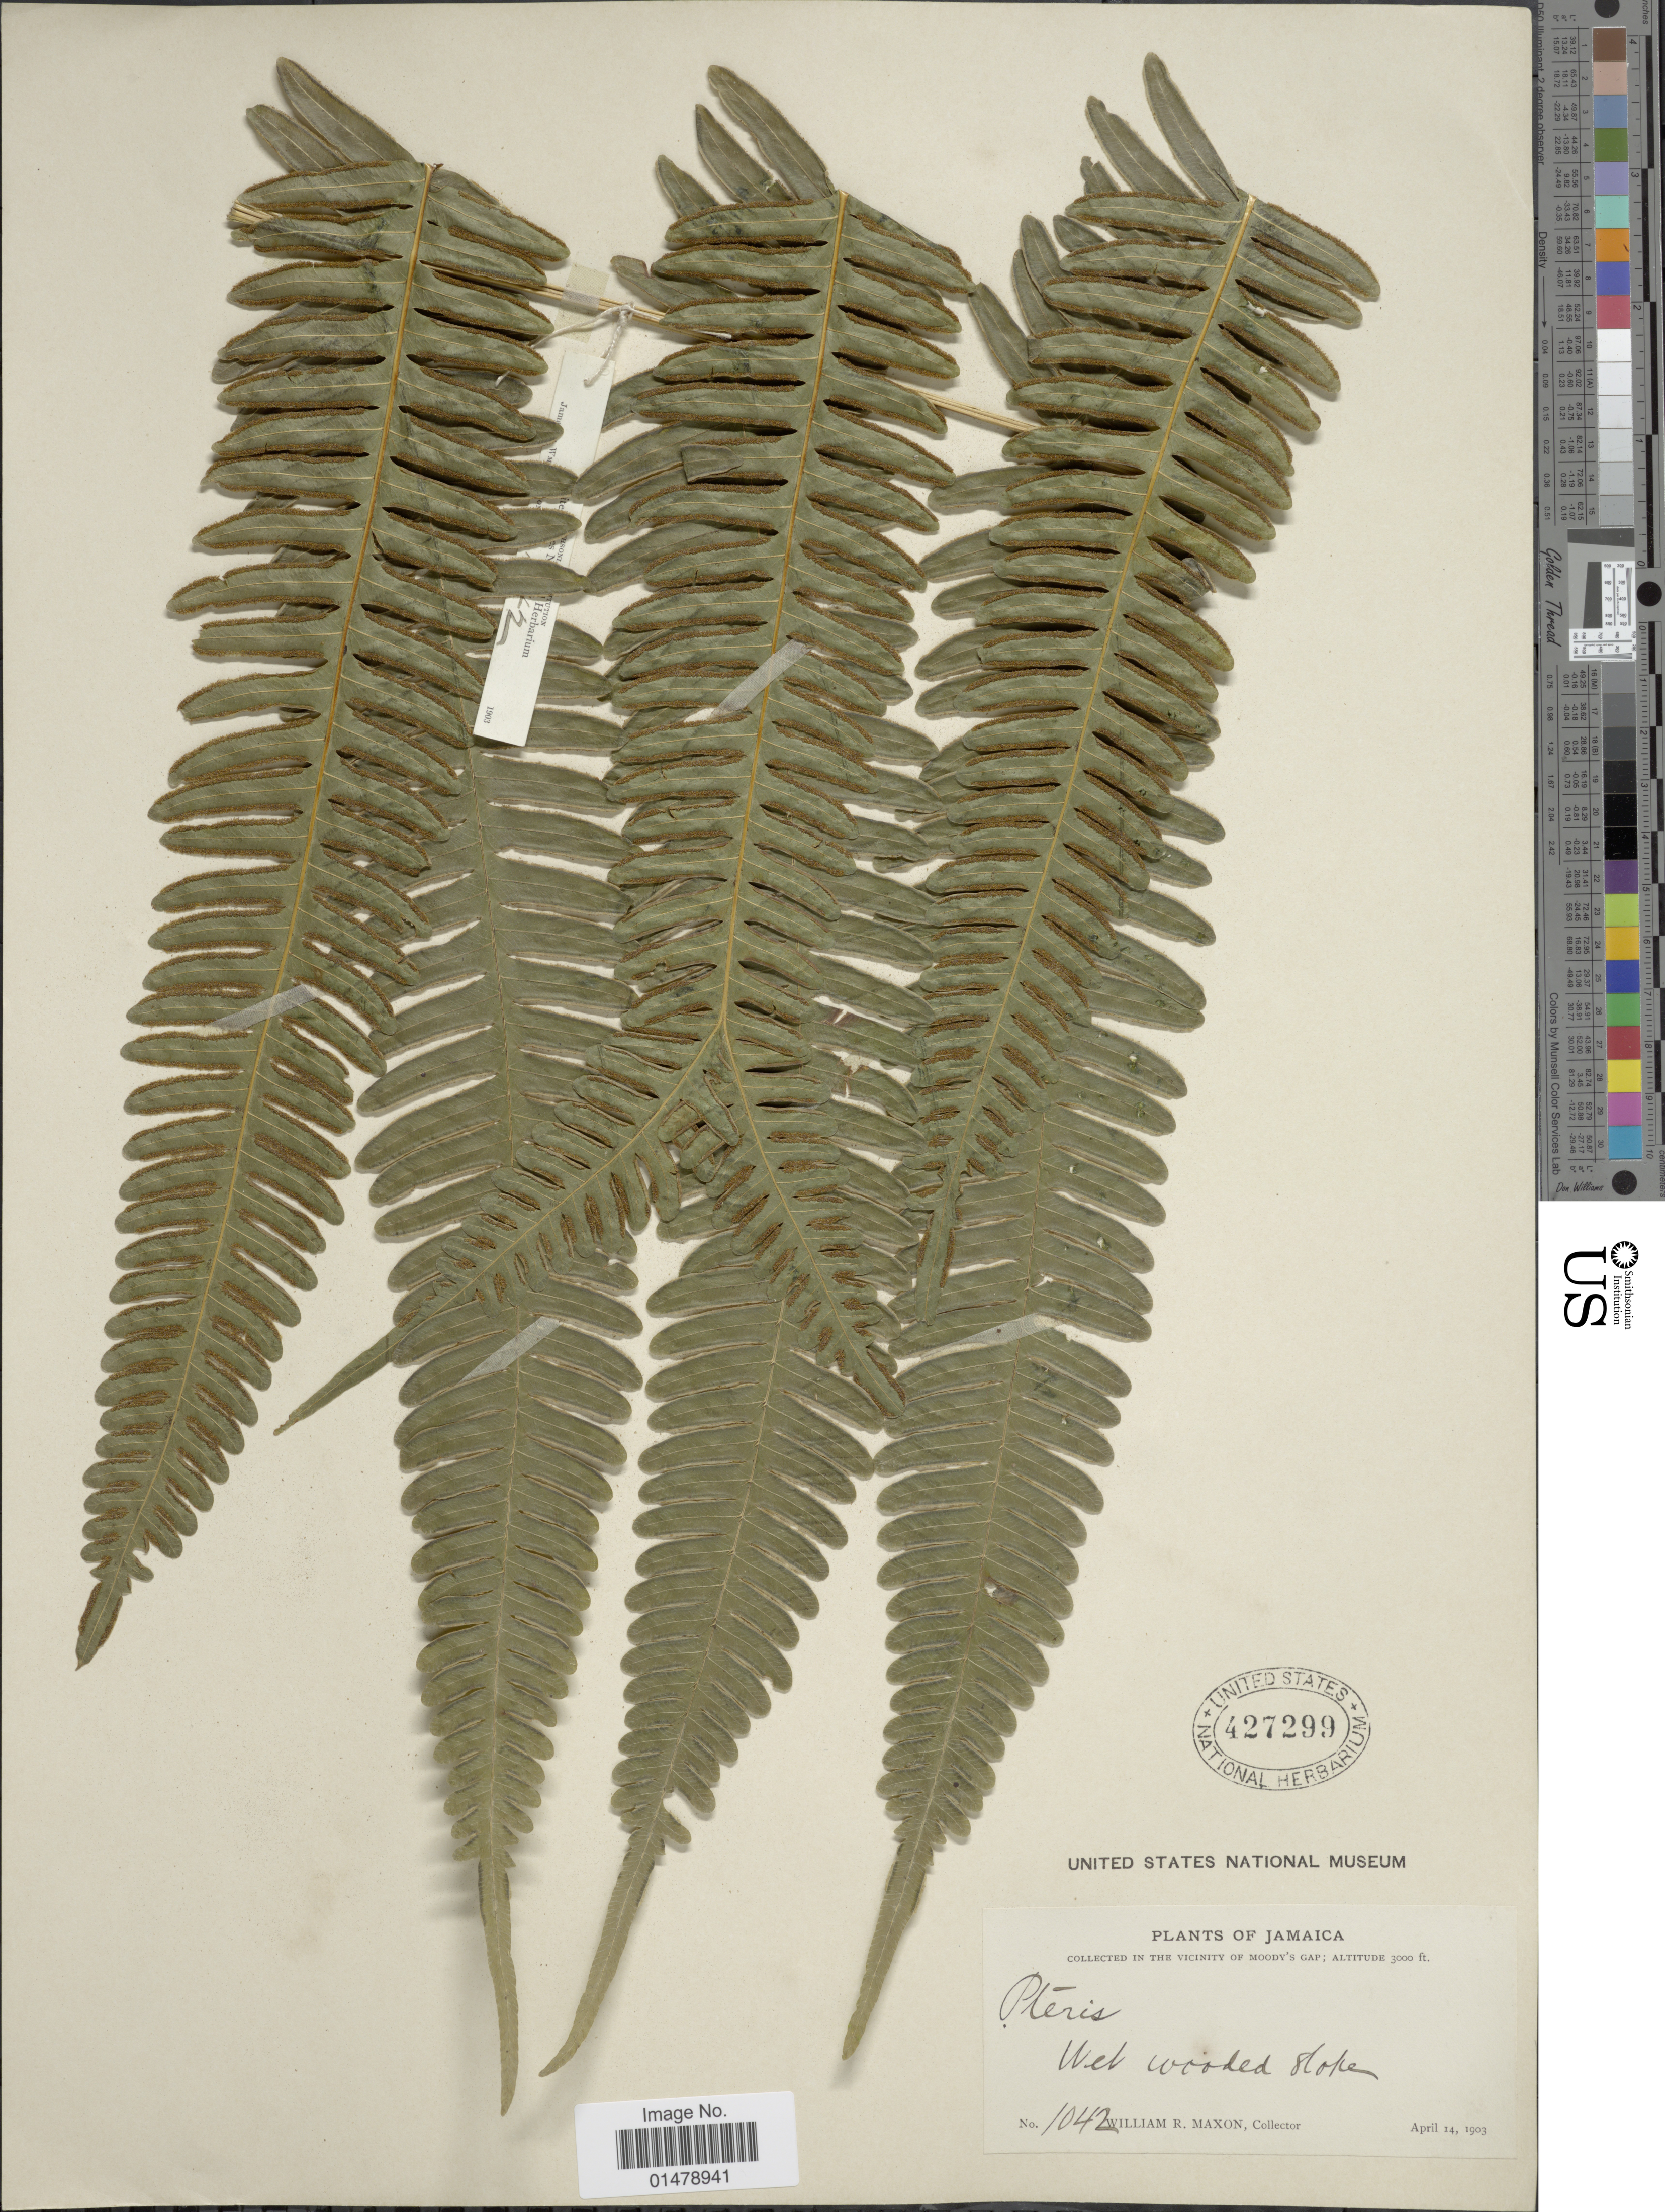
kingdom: Plantae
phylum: Tracheophyta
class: Polypodiopsida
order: Polypodiales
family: Pteridaceae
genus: Pteris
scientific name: Pteris quadriaurita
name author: Retz.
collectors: W. R. Maxon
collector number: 1042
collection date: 1903-04-14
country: Jamaica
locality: In the vicinity of Moody's Gap.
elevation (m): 914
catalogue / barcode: US 427299